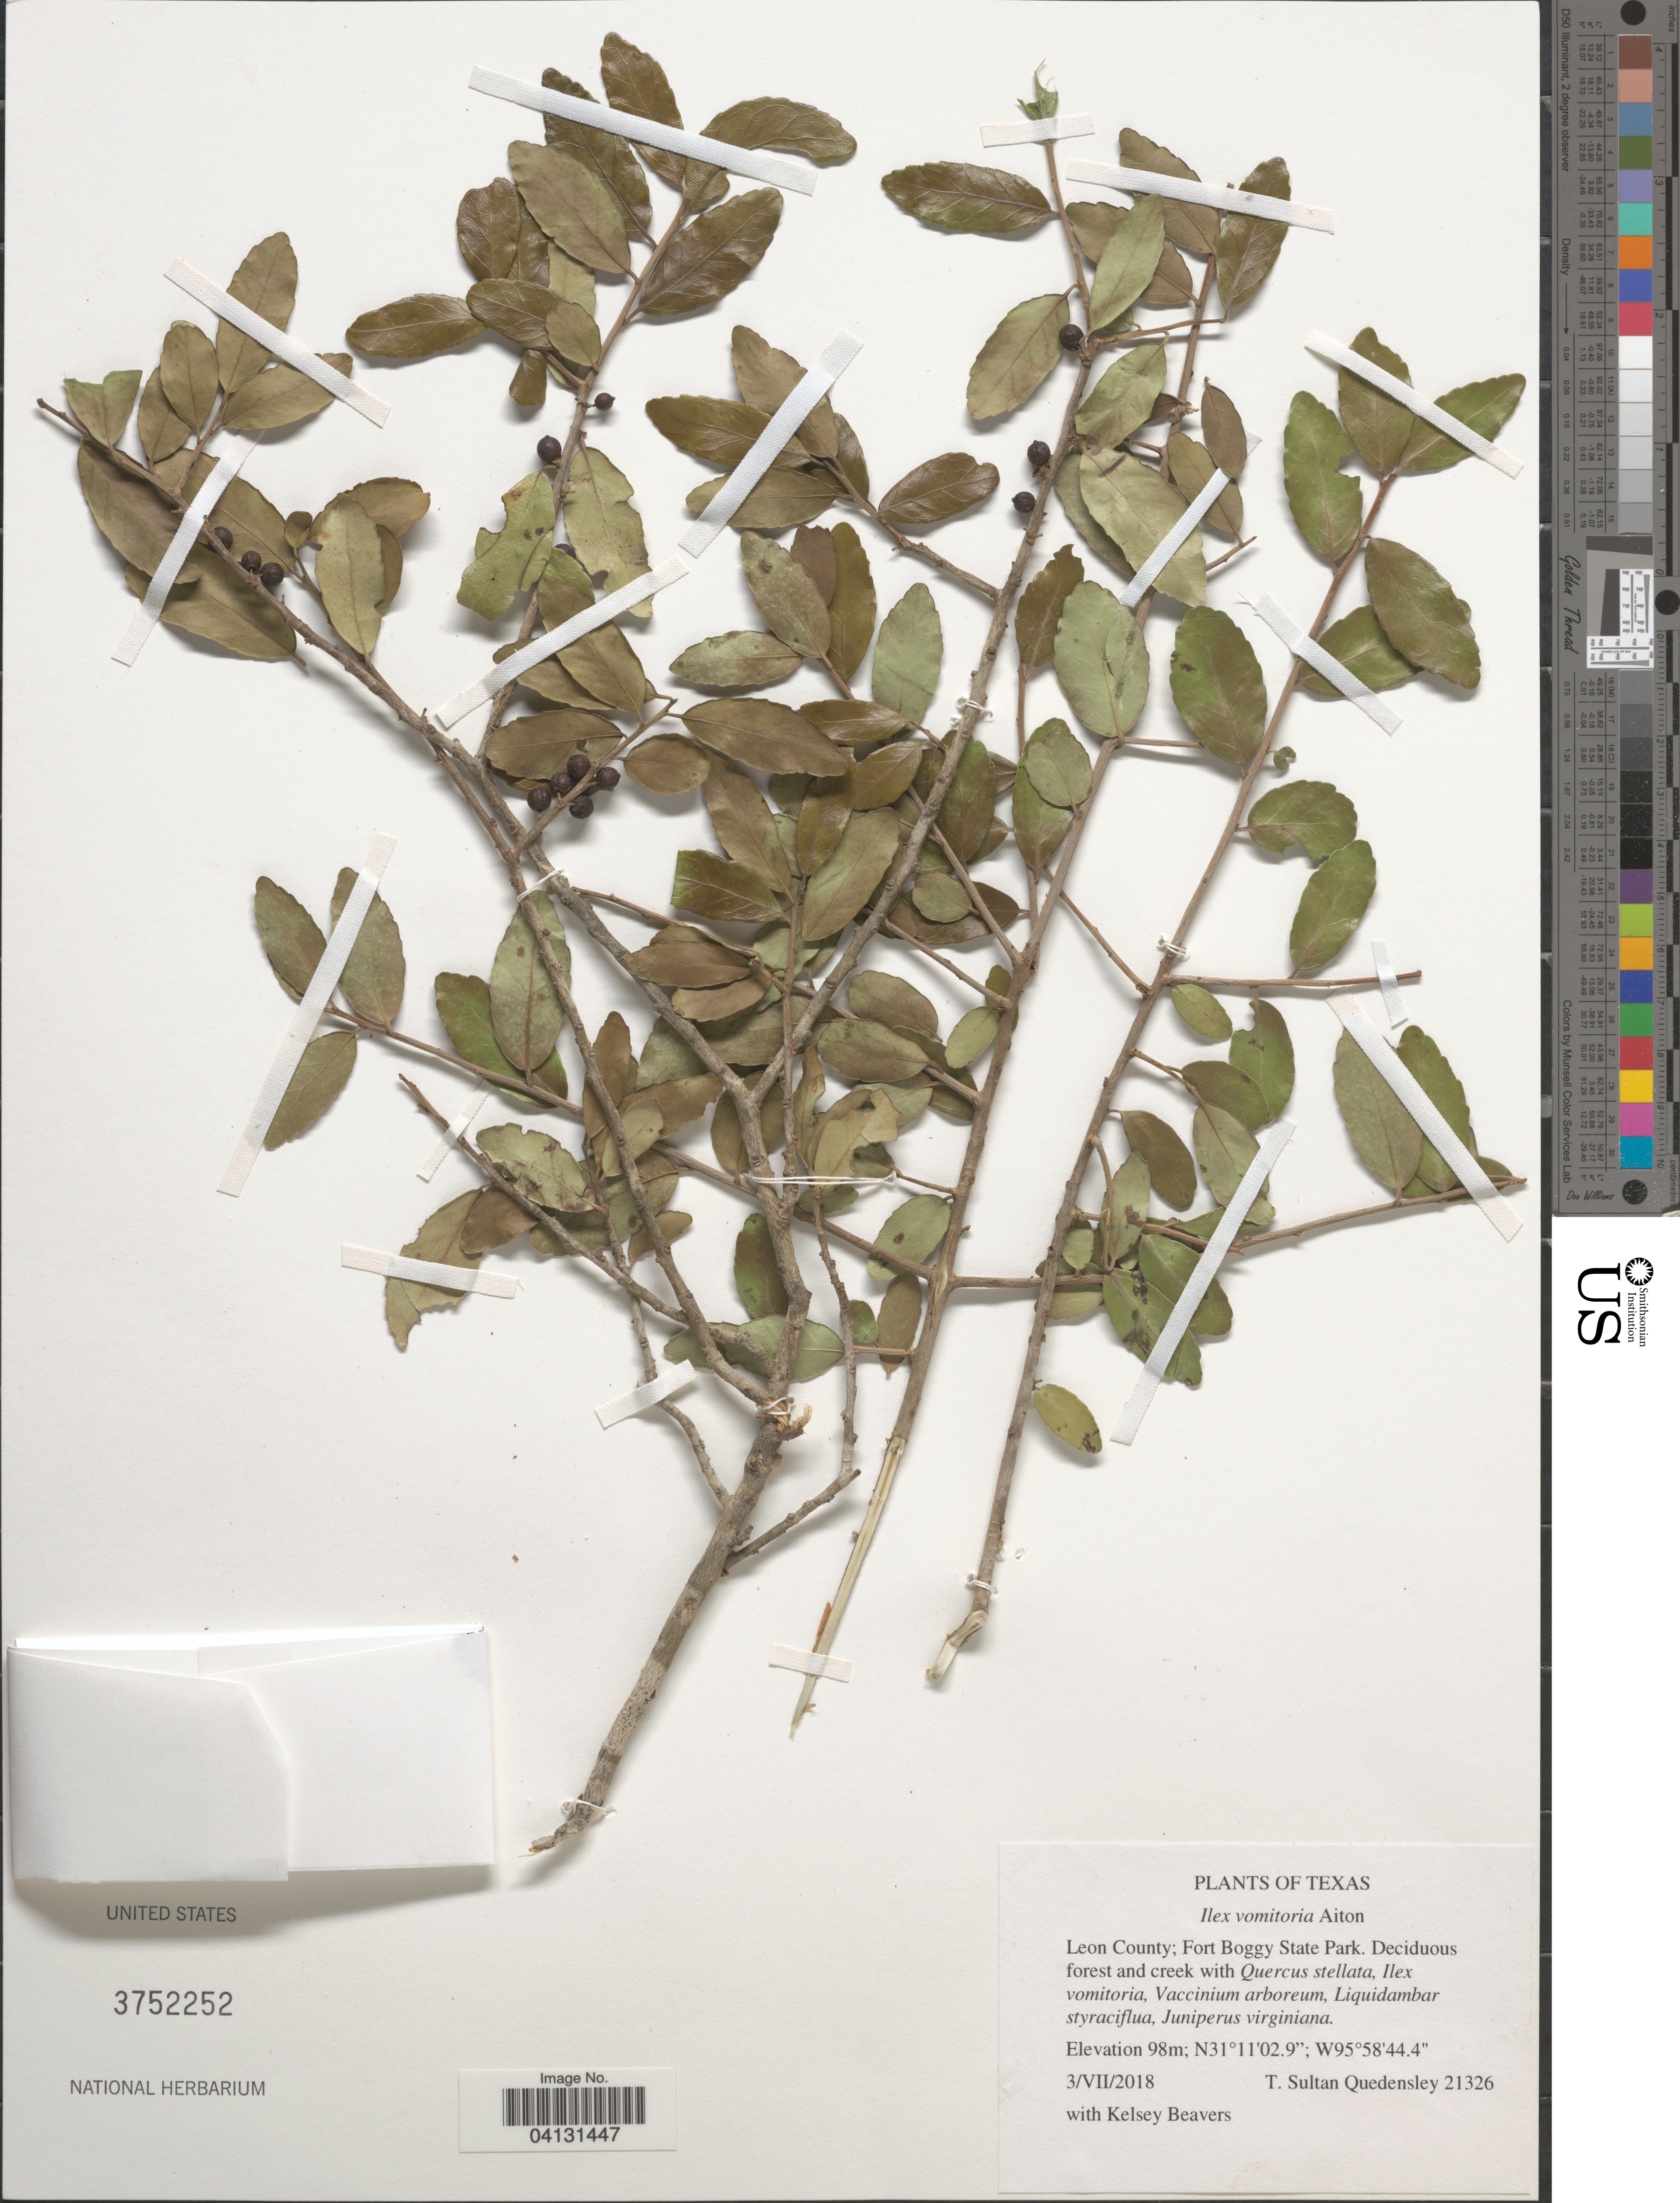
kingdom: Plantae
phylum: Tracheophyta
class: Magnoliopsida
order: Aquifoliales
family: Aquifoliaceae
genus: Ilex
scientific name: Ilex vomitoria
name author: Aiton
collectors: T. S. Quedensley & K. Beavers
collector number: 21326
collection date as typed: Transcribed d/m/y: 3/7/2018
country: United States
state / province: Texas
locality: Leon County; Fort Boggy State Park.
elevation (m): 98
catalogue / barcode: US 3752252